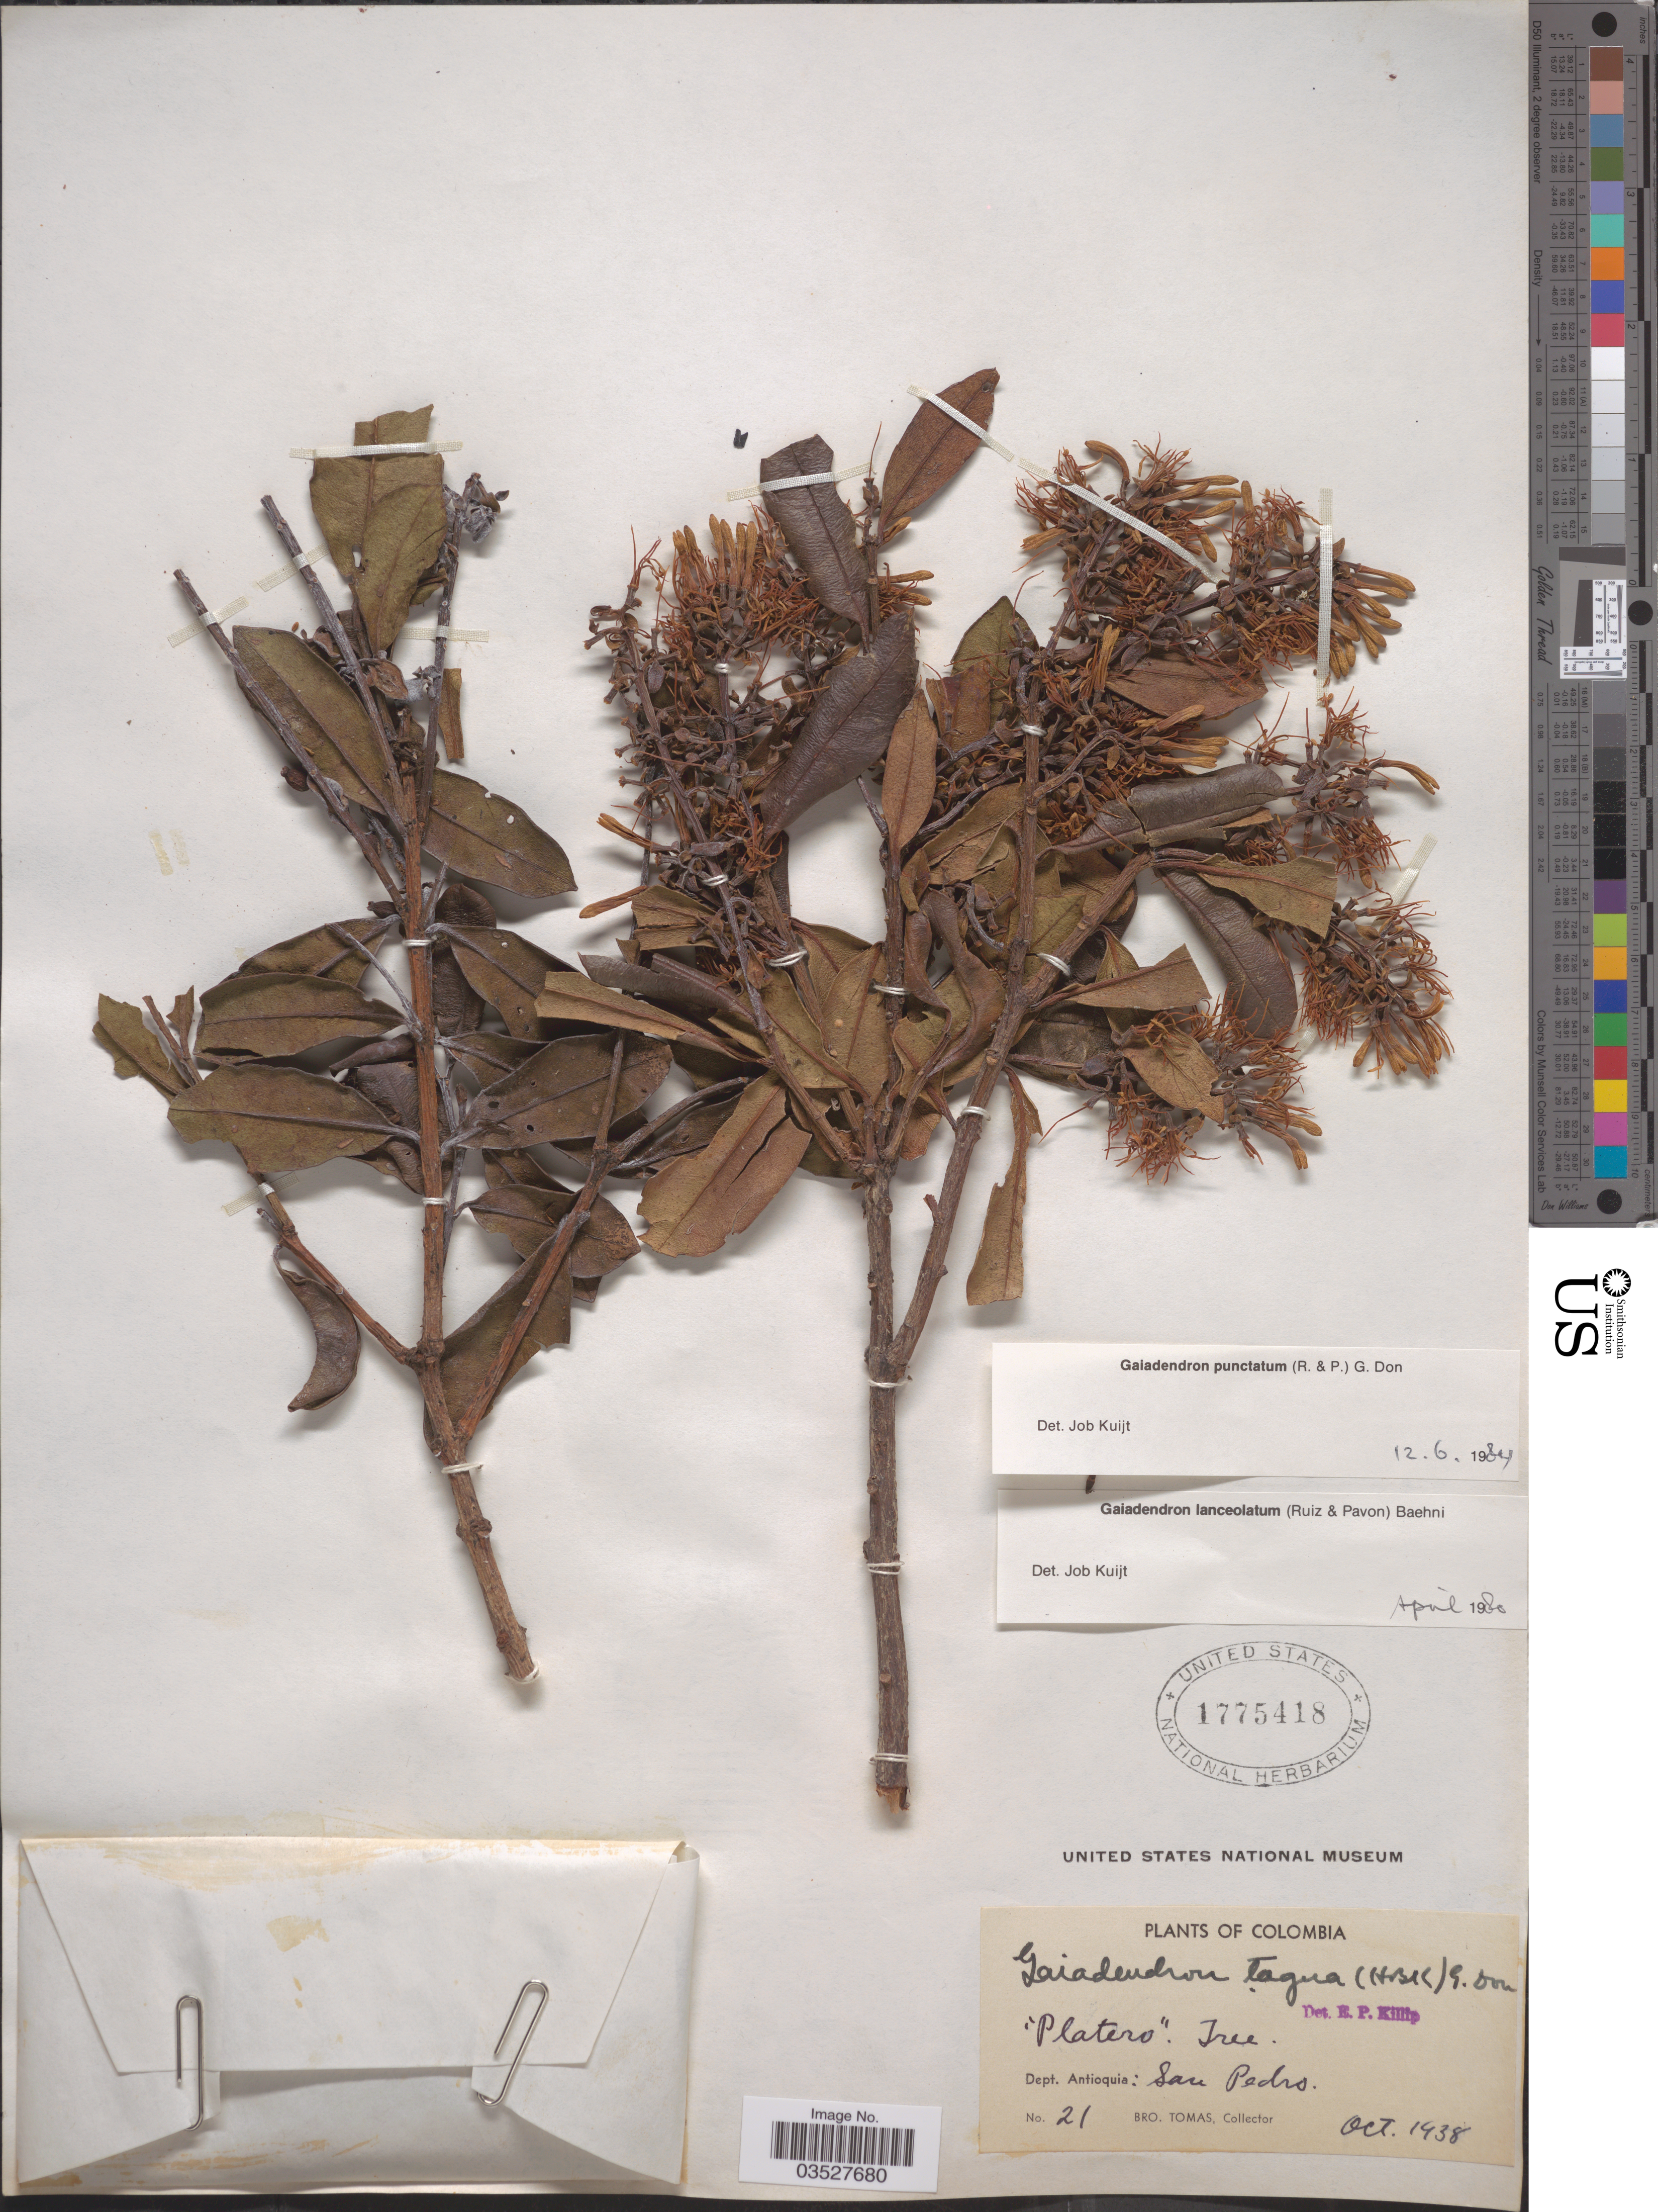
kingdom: Plantae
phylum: Tracheophyta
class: Magnoliopsida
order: Santalales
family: Loranthaceae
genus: Gaiadendron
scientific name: Gaiadendron punctatum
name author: (Ruiz & Pav.) G. Don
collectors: B. Tomas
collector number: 21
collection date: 1938-10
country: Colombia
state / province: Antioquia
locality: Dept. Antioquia: San Pedro.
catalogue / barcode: US 1775418